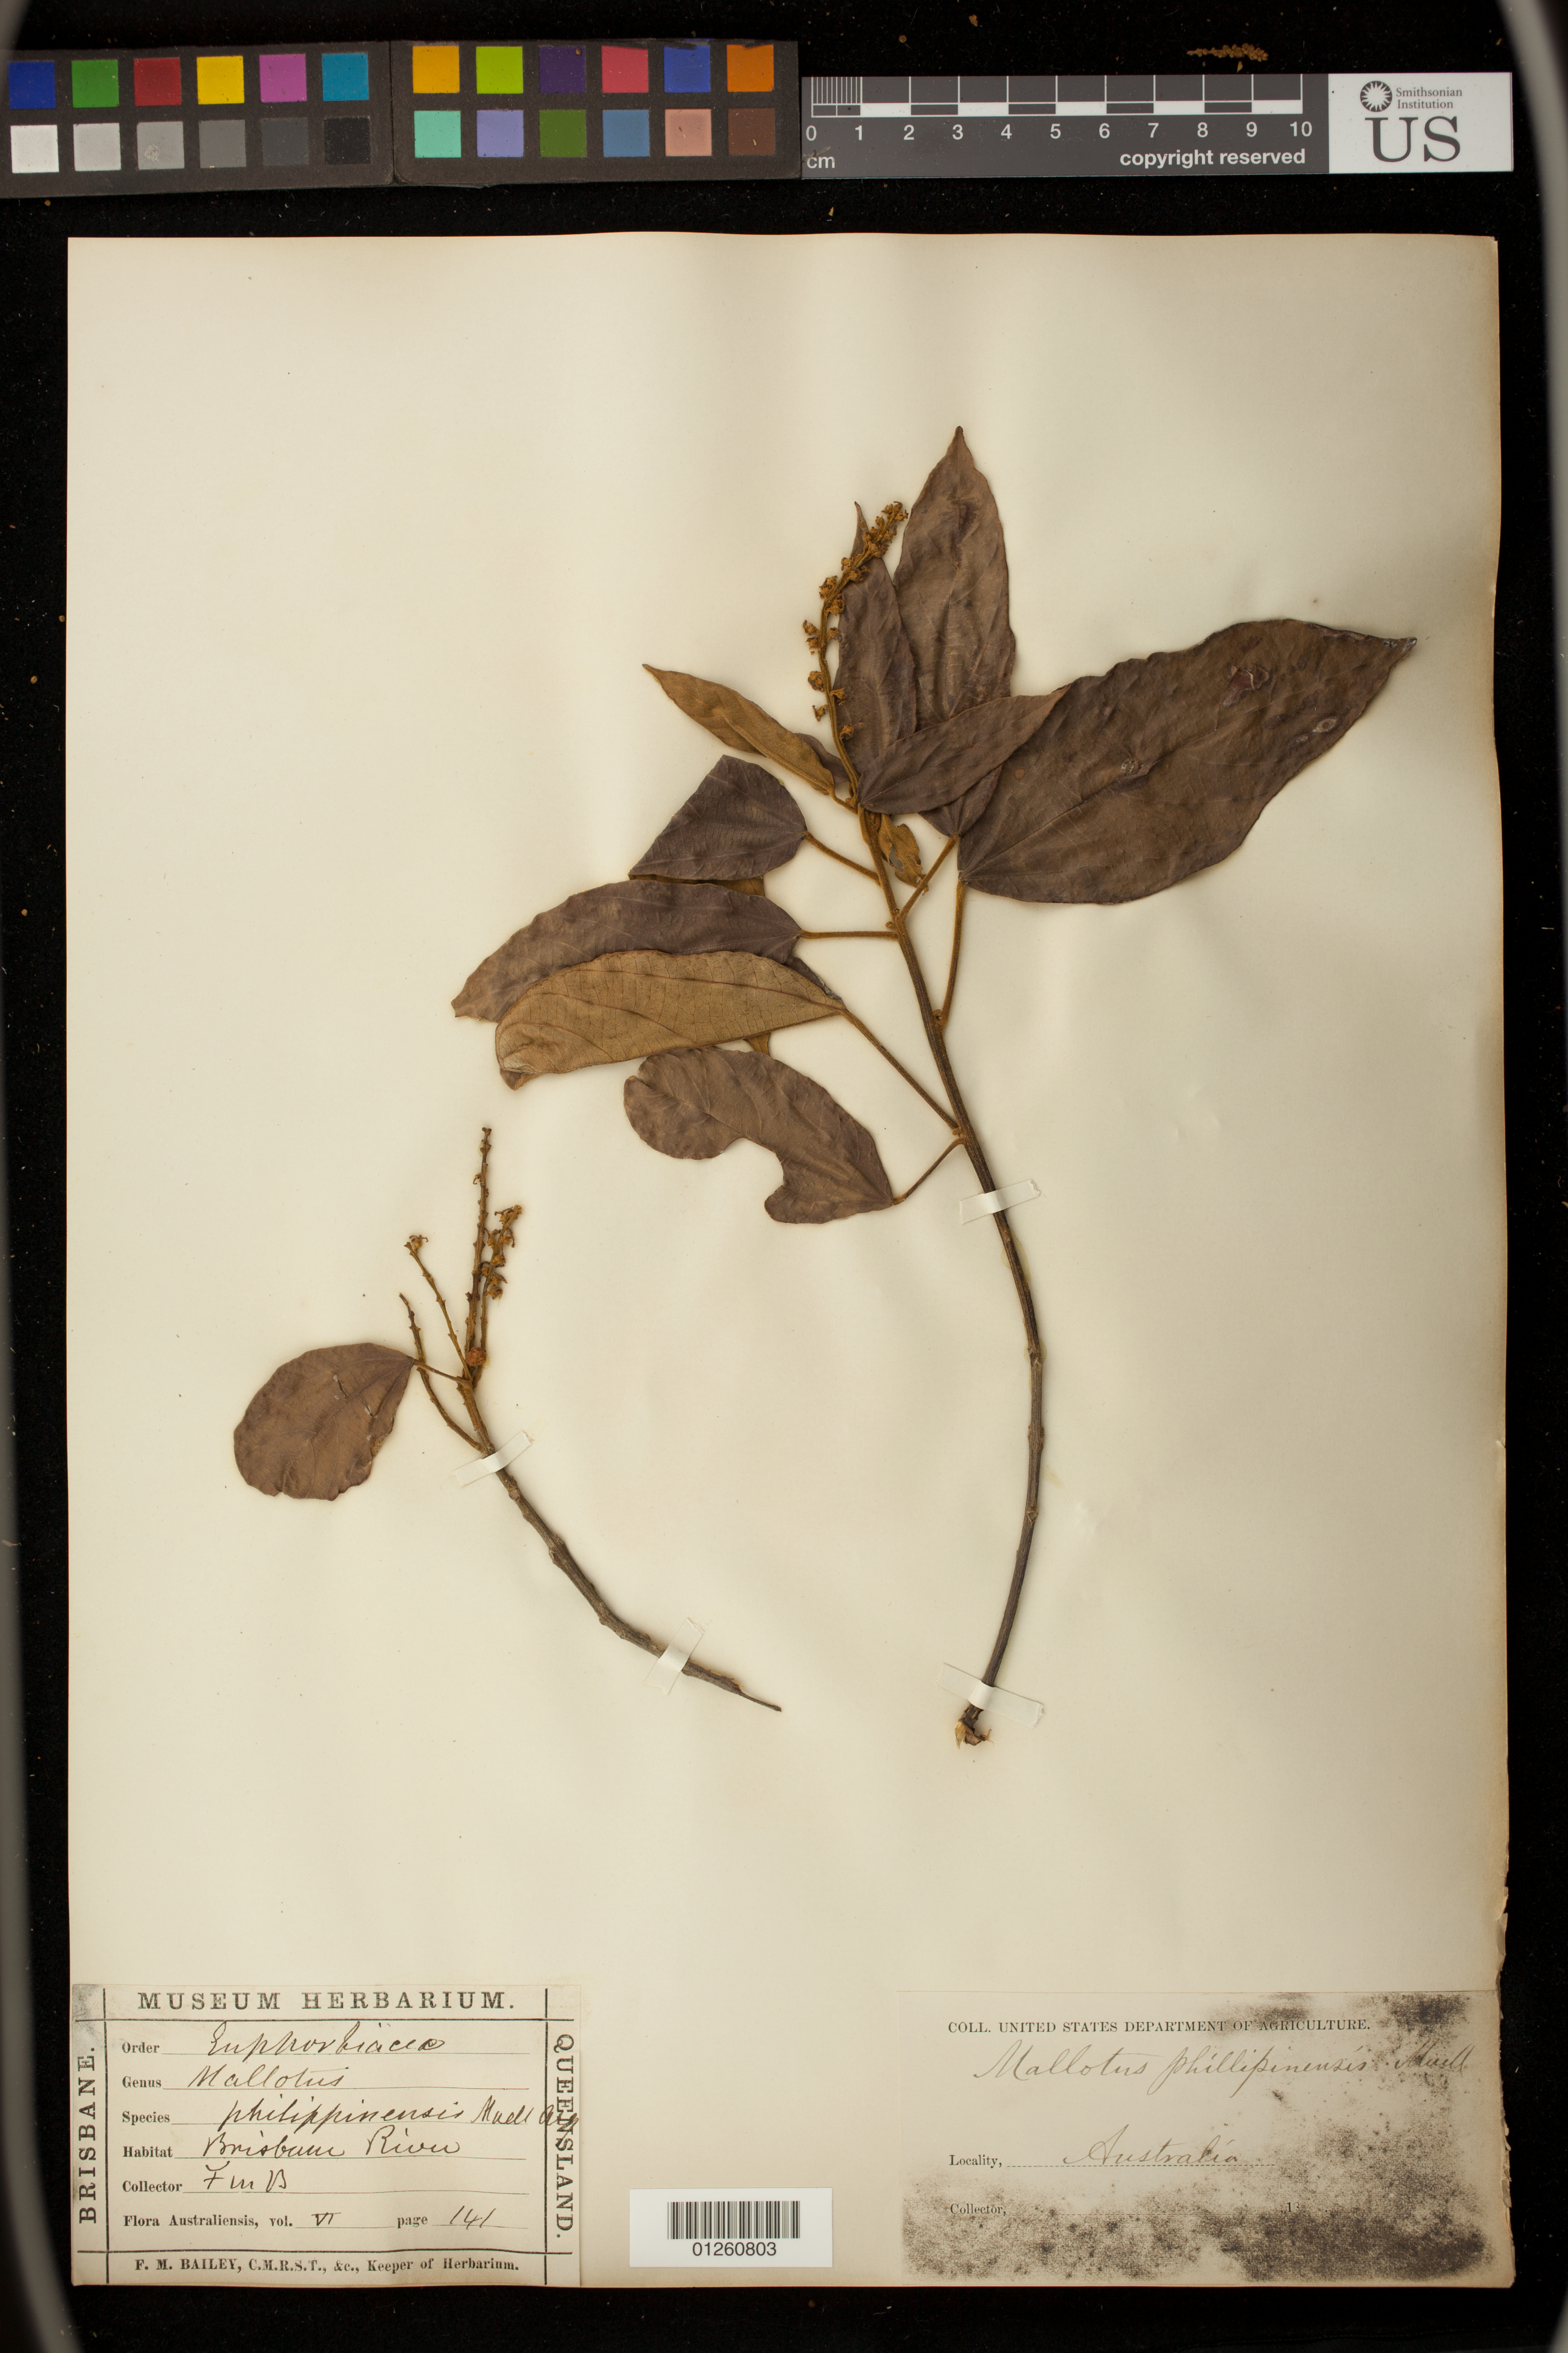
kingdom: Plantae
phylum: Tracheophyta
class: Magnoliopsida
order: Malpighiales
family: Euphorbiaceae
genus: Mallotus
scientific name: Mallotus philippensis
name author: (Lam.) Müll. Arg.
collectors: F. M. Bailey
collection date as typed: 18--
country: Australia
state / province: Queensland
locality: Brisbane river